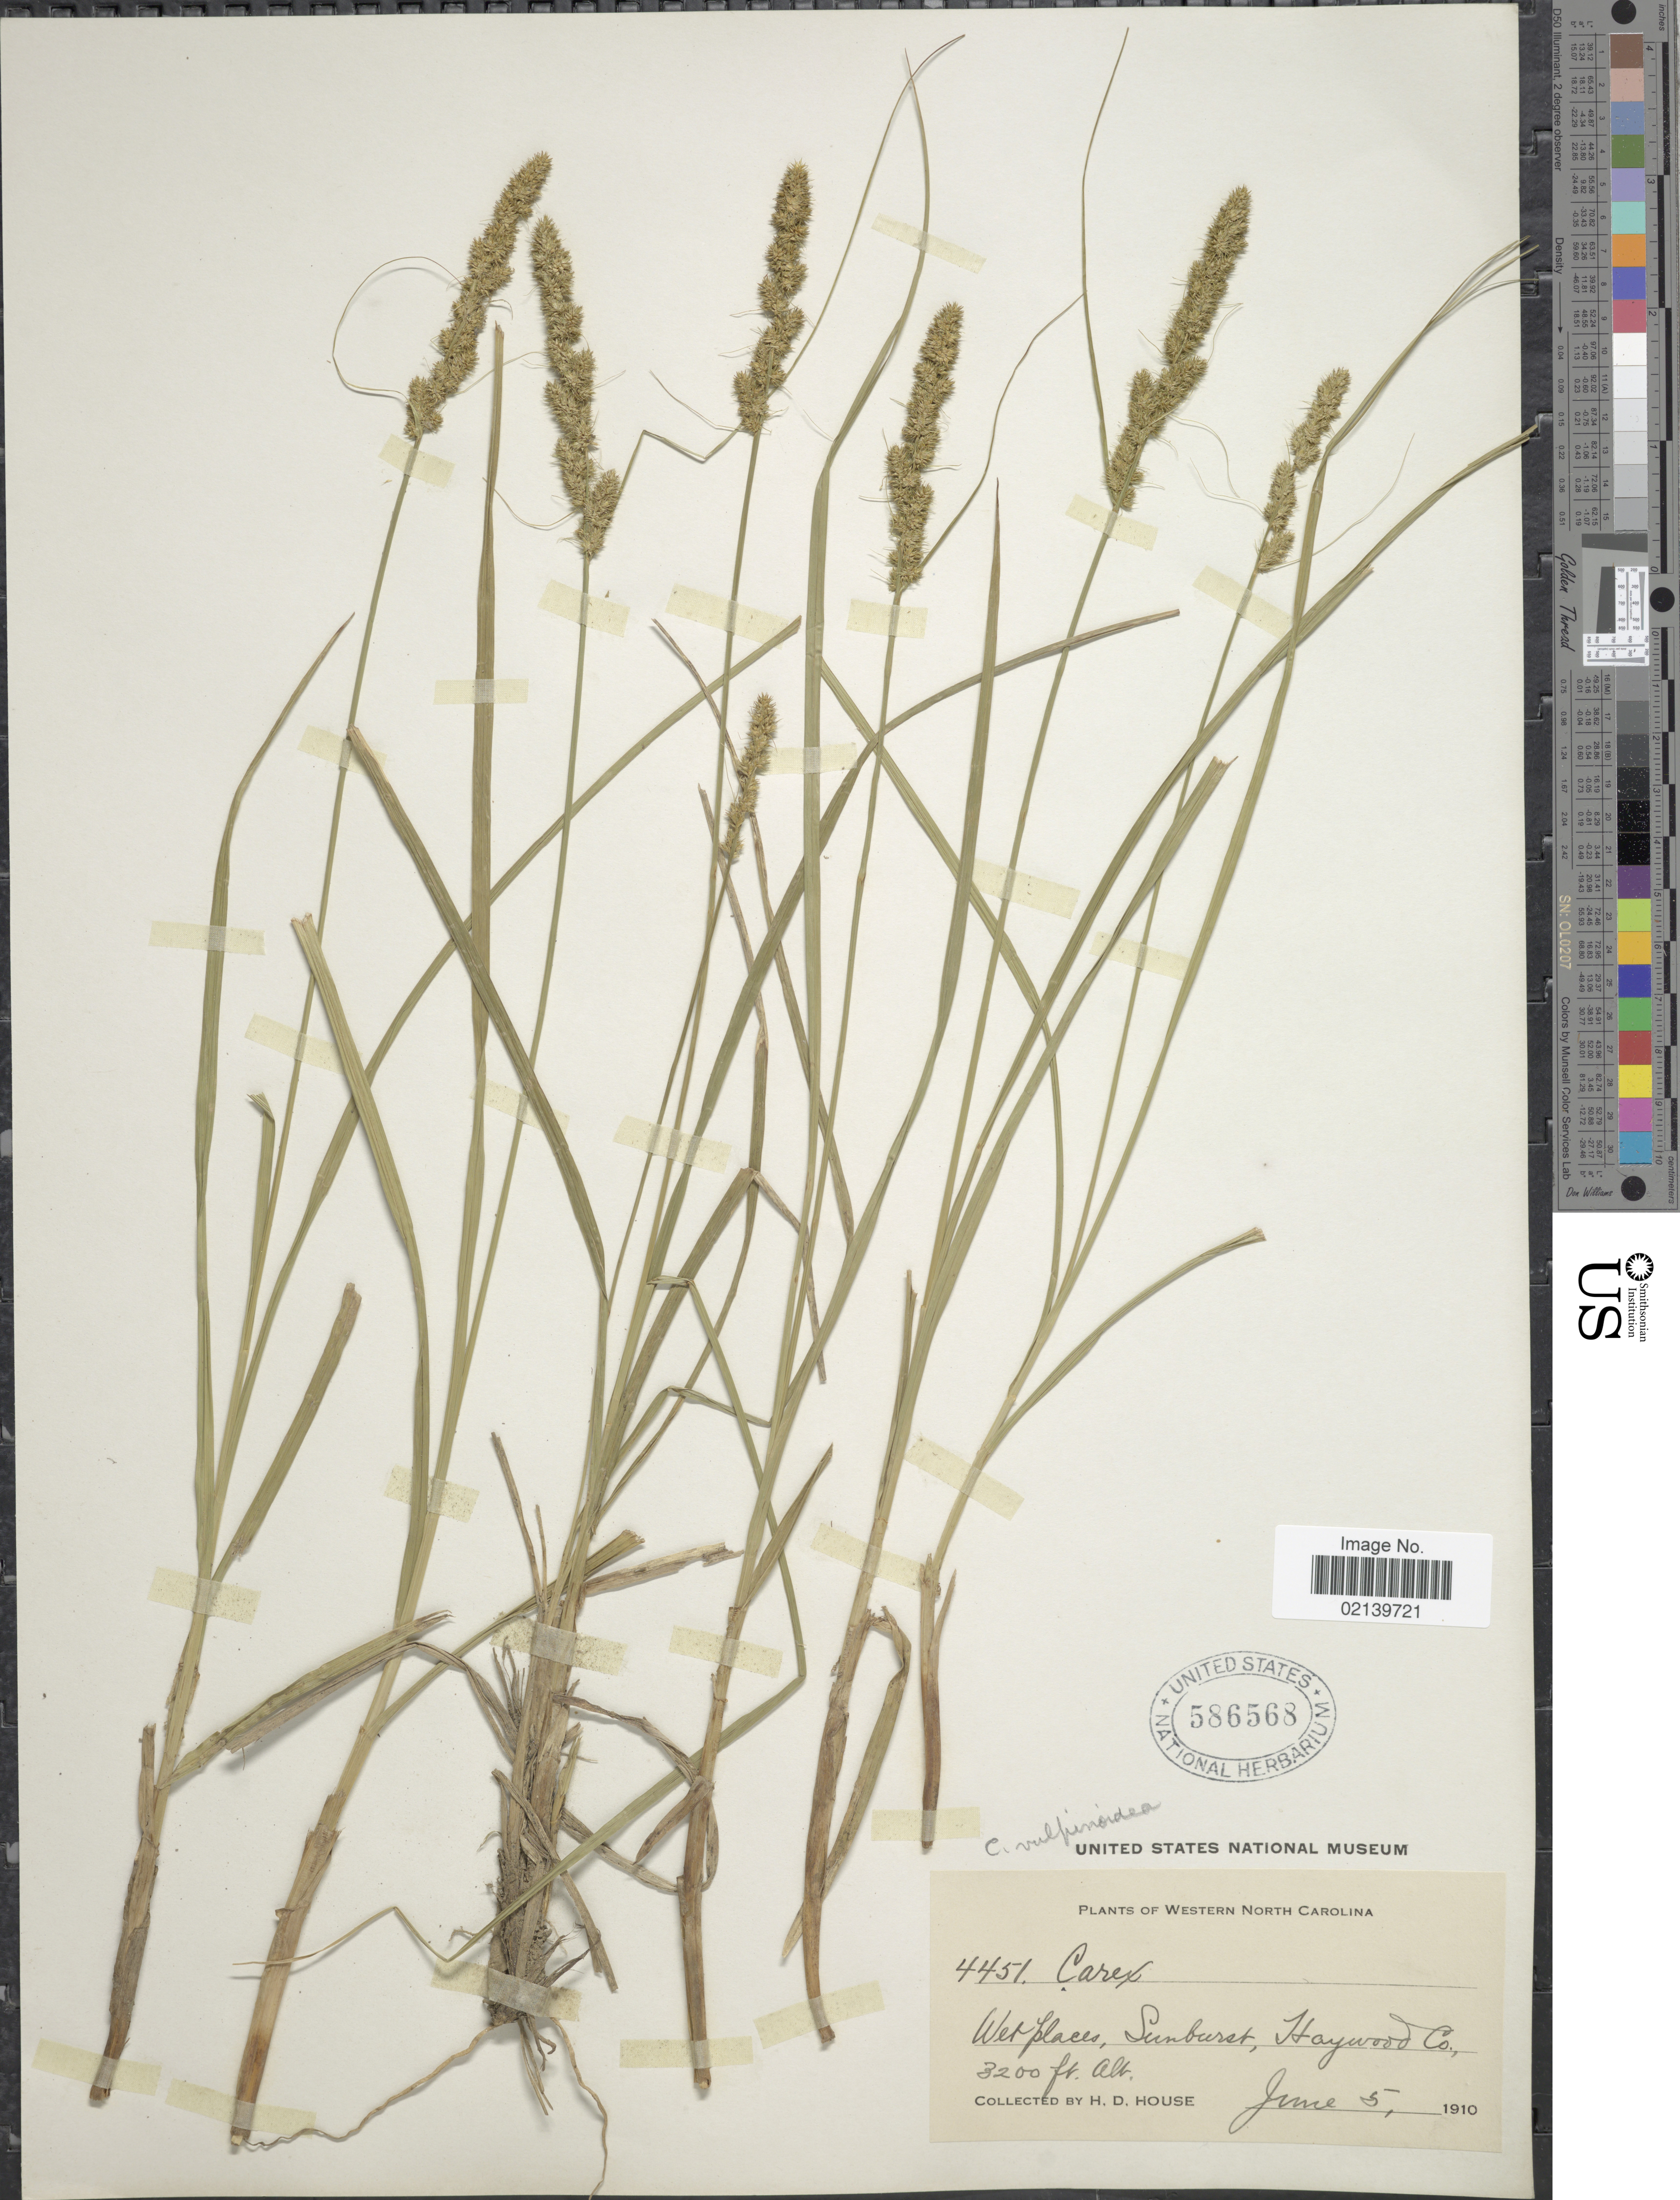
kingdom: Plantae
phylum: Tracheophyta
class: Liliopsida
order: Poales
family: Cyperaceae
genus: Carex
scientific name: Carex vulpinoidea Michx.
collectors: H. D. House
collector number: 4451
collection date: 1910-06-05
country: United States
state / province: North Carolina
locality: Western North Carolina, Wet places, Sunburst, Haywood Co.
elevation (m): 975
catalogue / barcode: US 586568